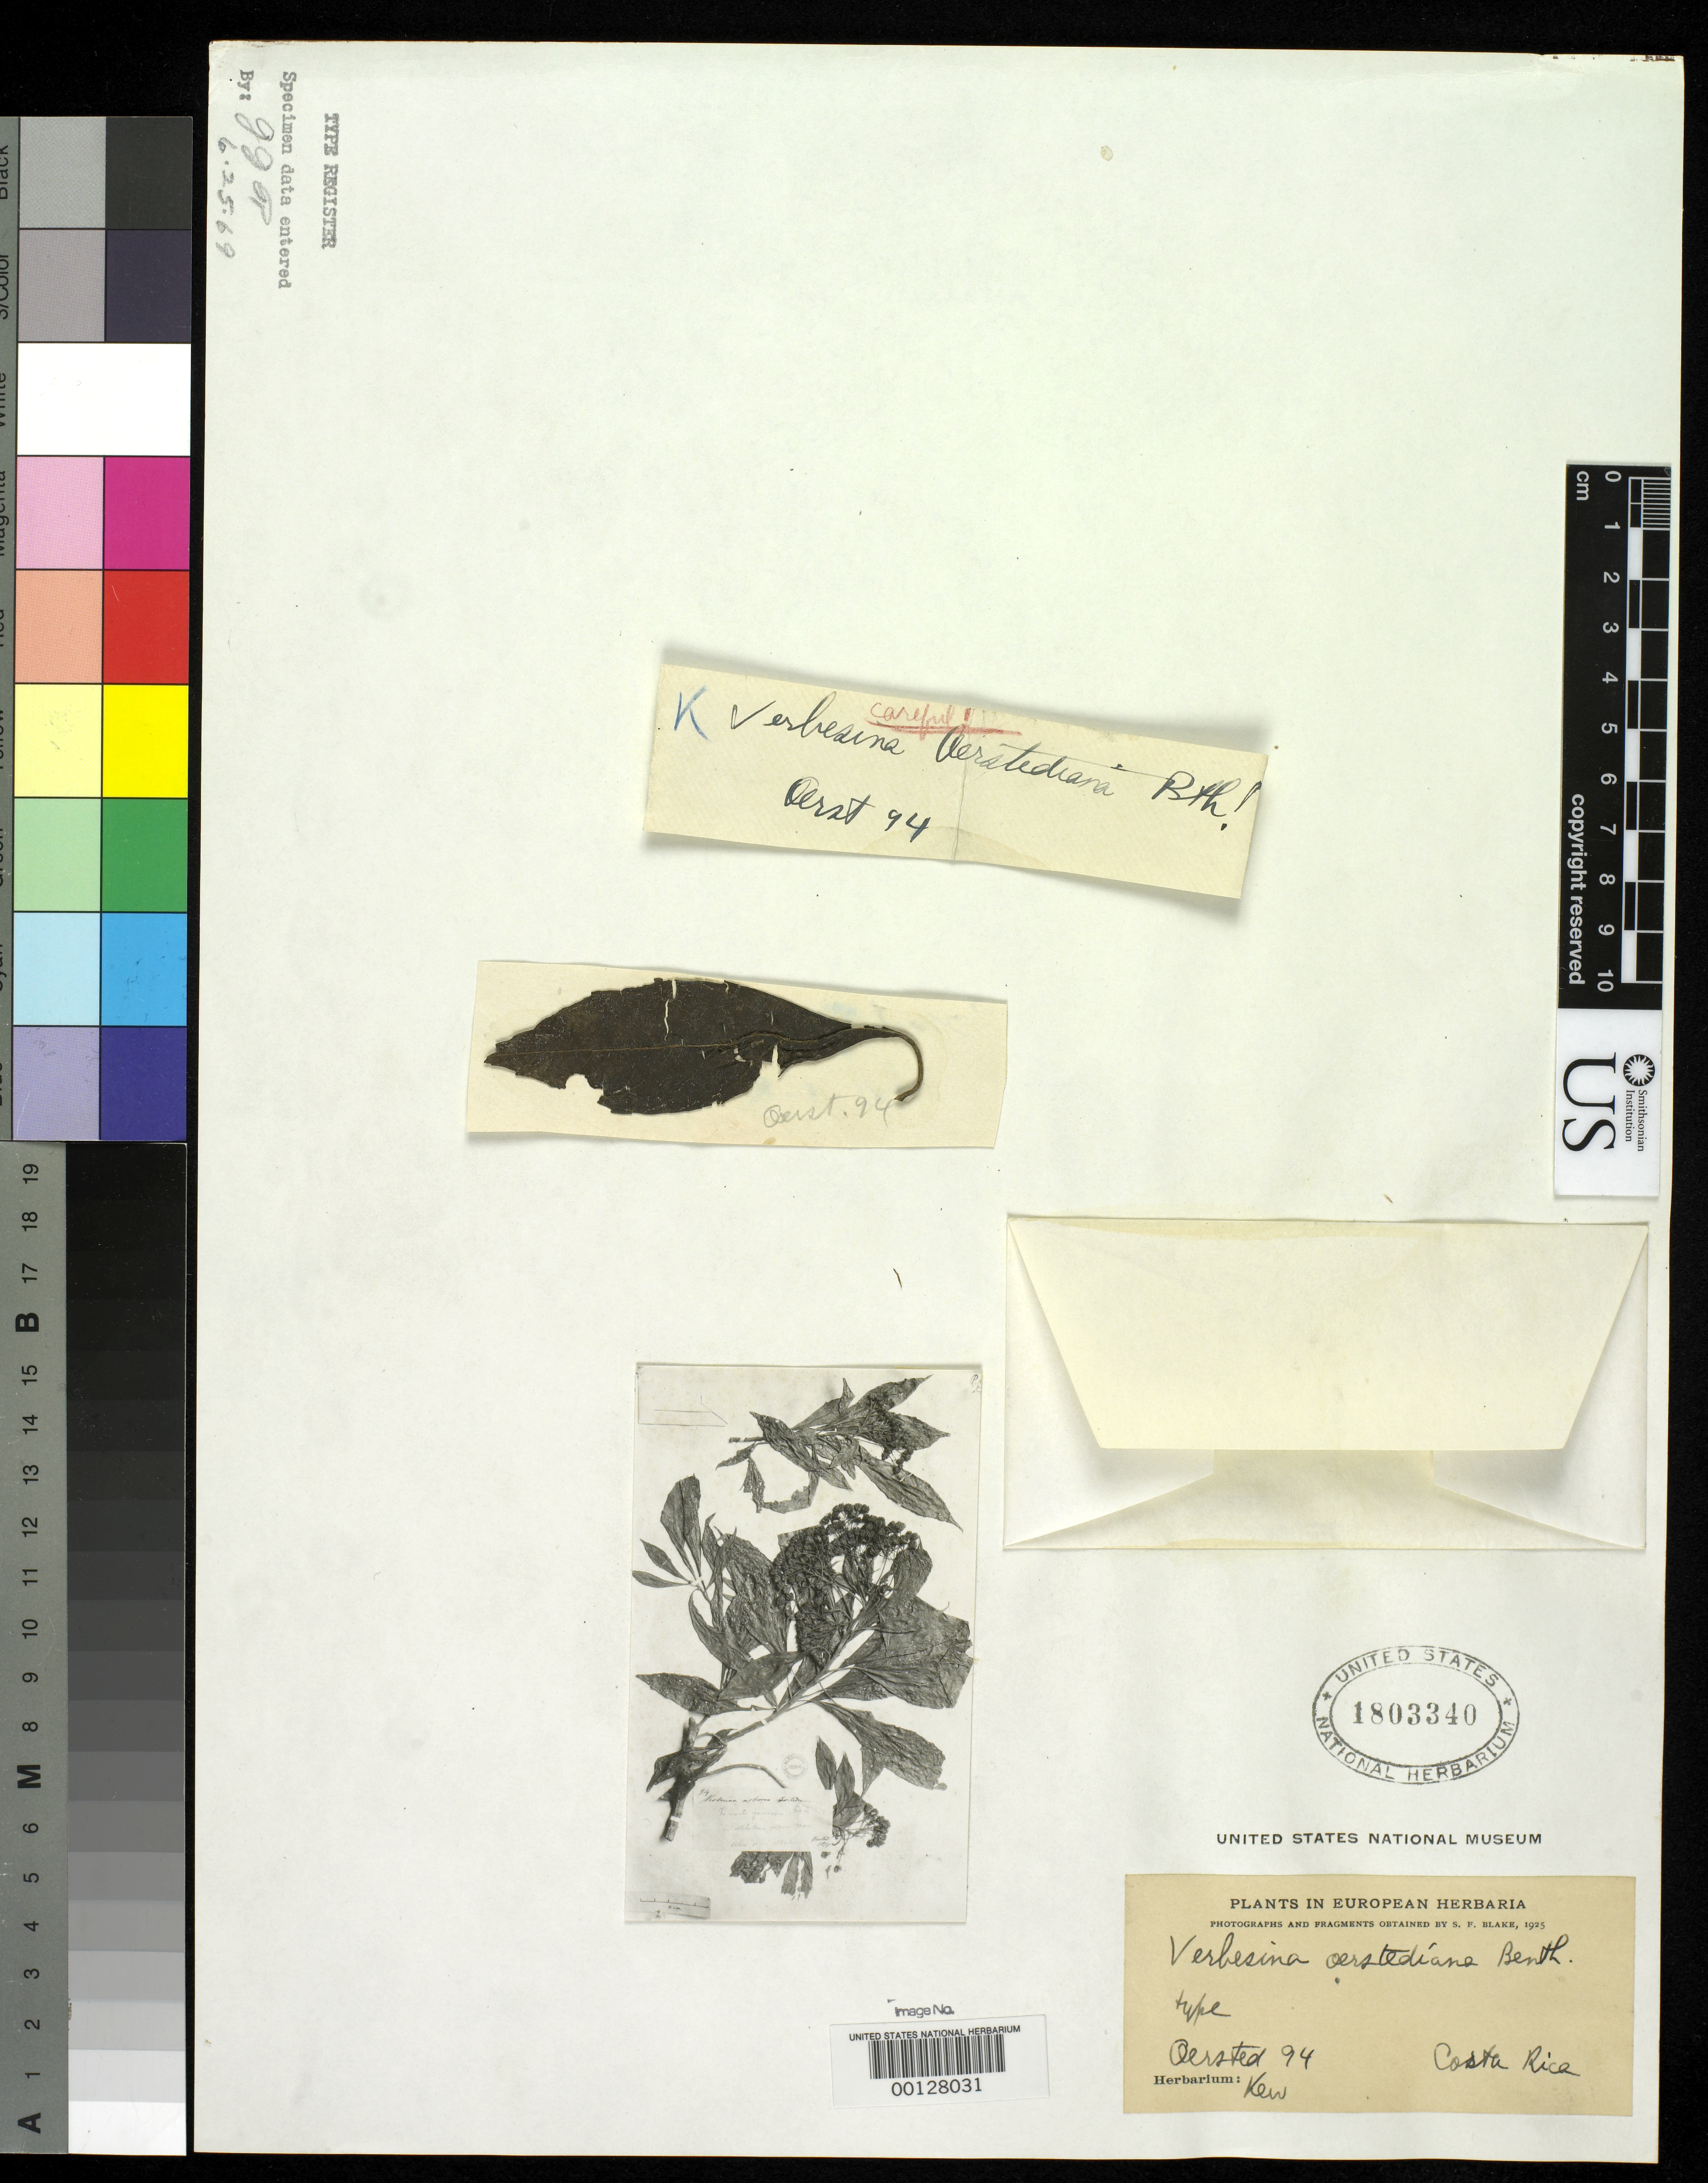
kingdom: Plantae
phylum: Tracheophyta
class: Magnoliopsida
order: Asterales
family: Asteraceae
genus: Verbesina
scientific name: Verbesina oerstediana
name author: Benth. in Oerst.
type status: Type Fragment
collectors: A. S. Oersted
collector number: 94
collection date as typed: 1851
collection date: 1851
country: Costa Rica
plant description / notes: Fragmentary material of type (?) specimen ex herb. Kew.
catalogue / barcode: US 1803340